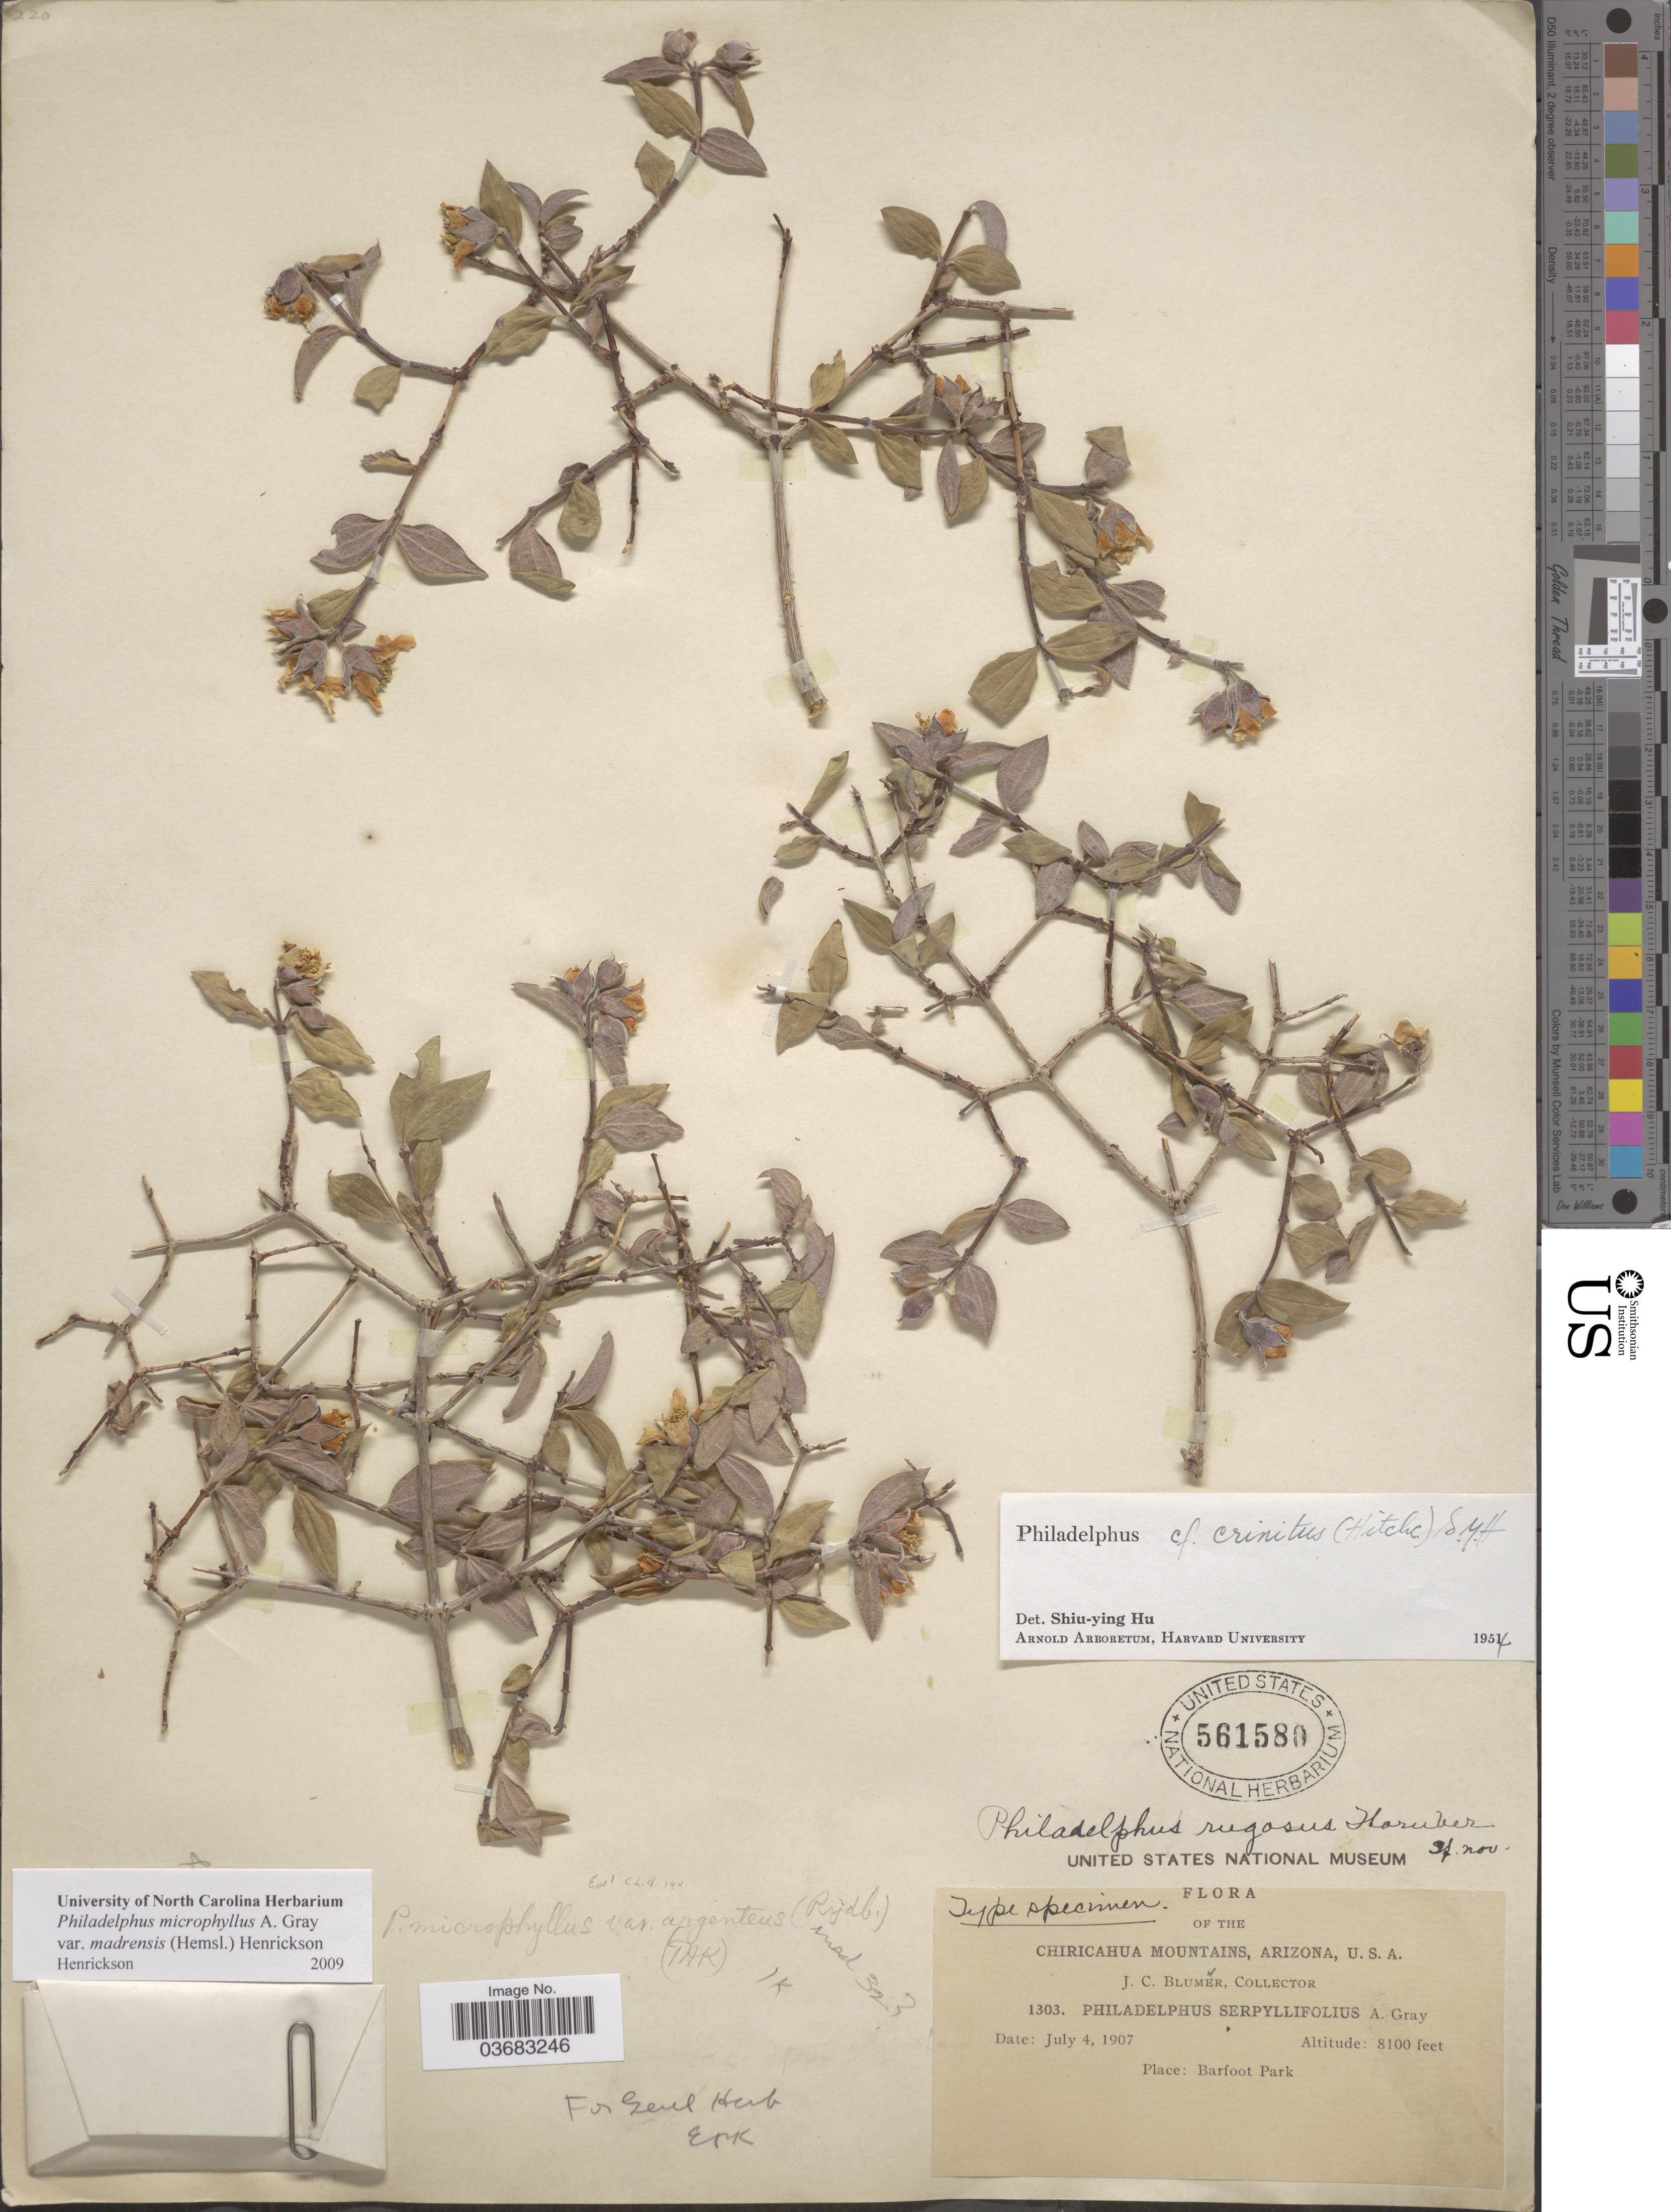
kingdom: Plantae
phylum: Tracheophyta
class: Magnoliopsida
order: Cornales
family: Hydrangeaceae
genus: Philadelphus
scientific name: Philadelphus microphyllus var. madrensis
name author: (Hemsl.) Henrickson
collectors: J. C. Blumer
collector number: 1303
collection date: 1907-07-04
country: United States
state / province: Arizona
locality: Chiricahua Mountains. Barfoot Park.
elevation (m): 2469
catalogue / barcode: US 561580